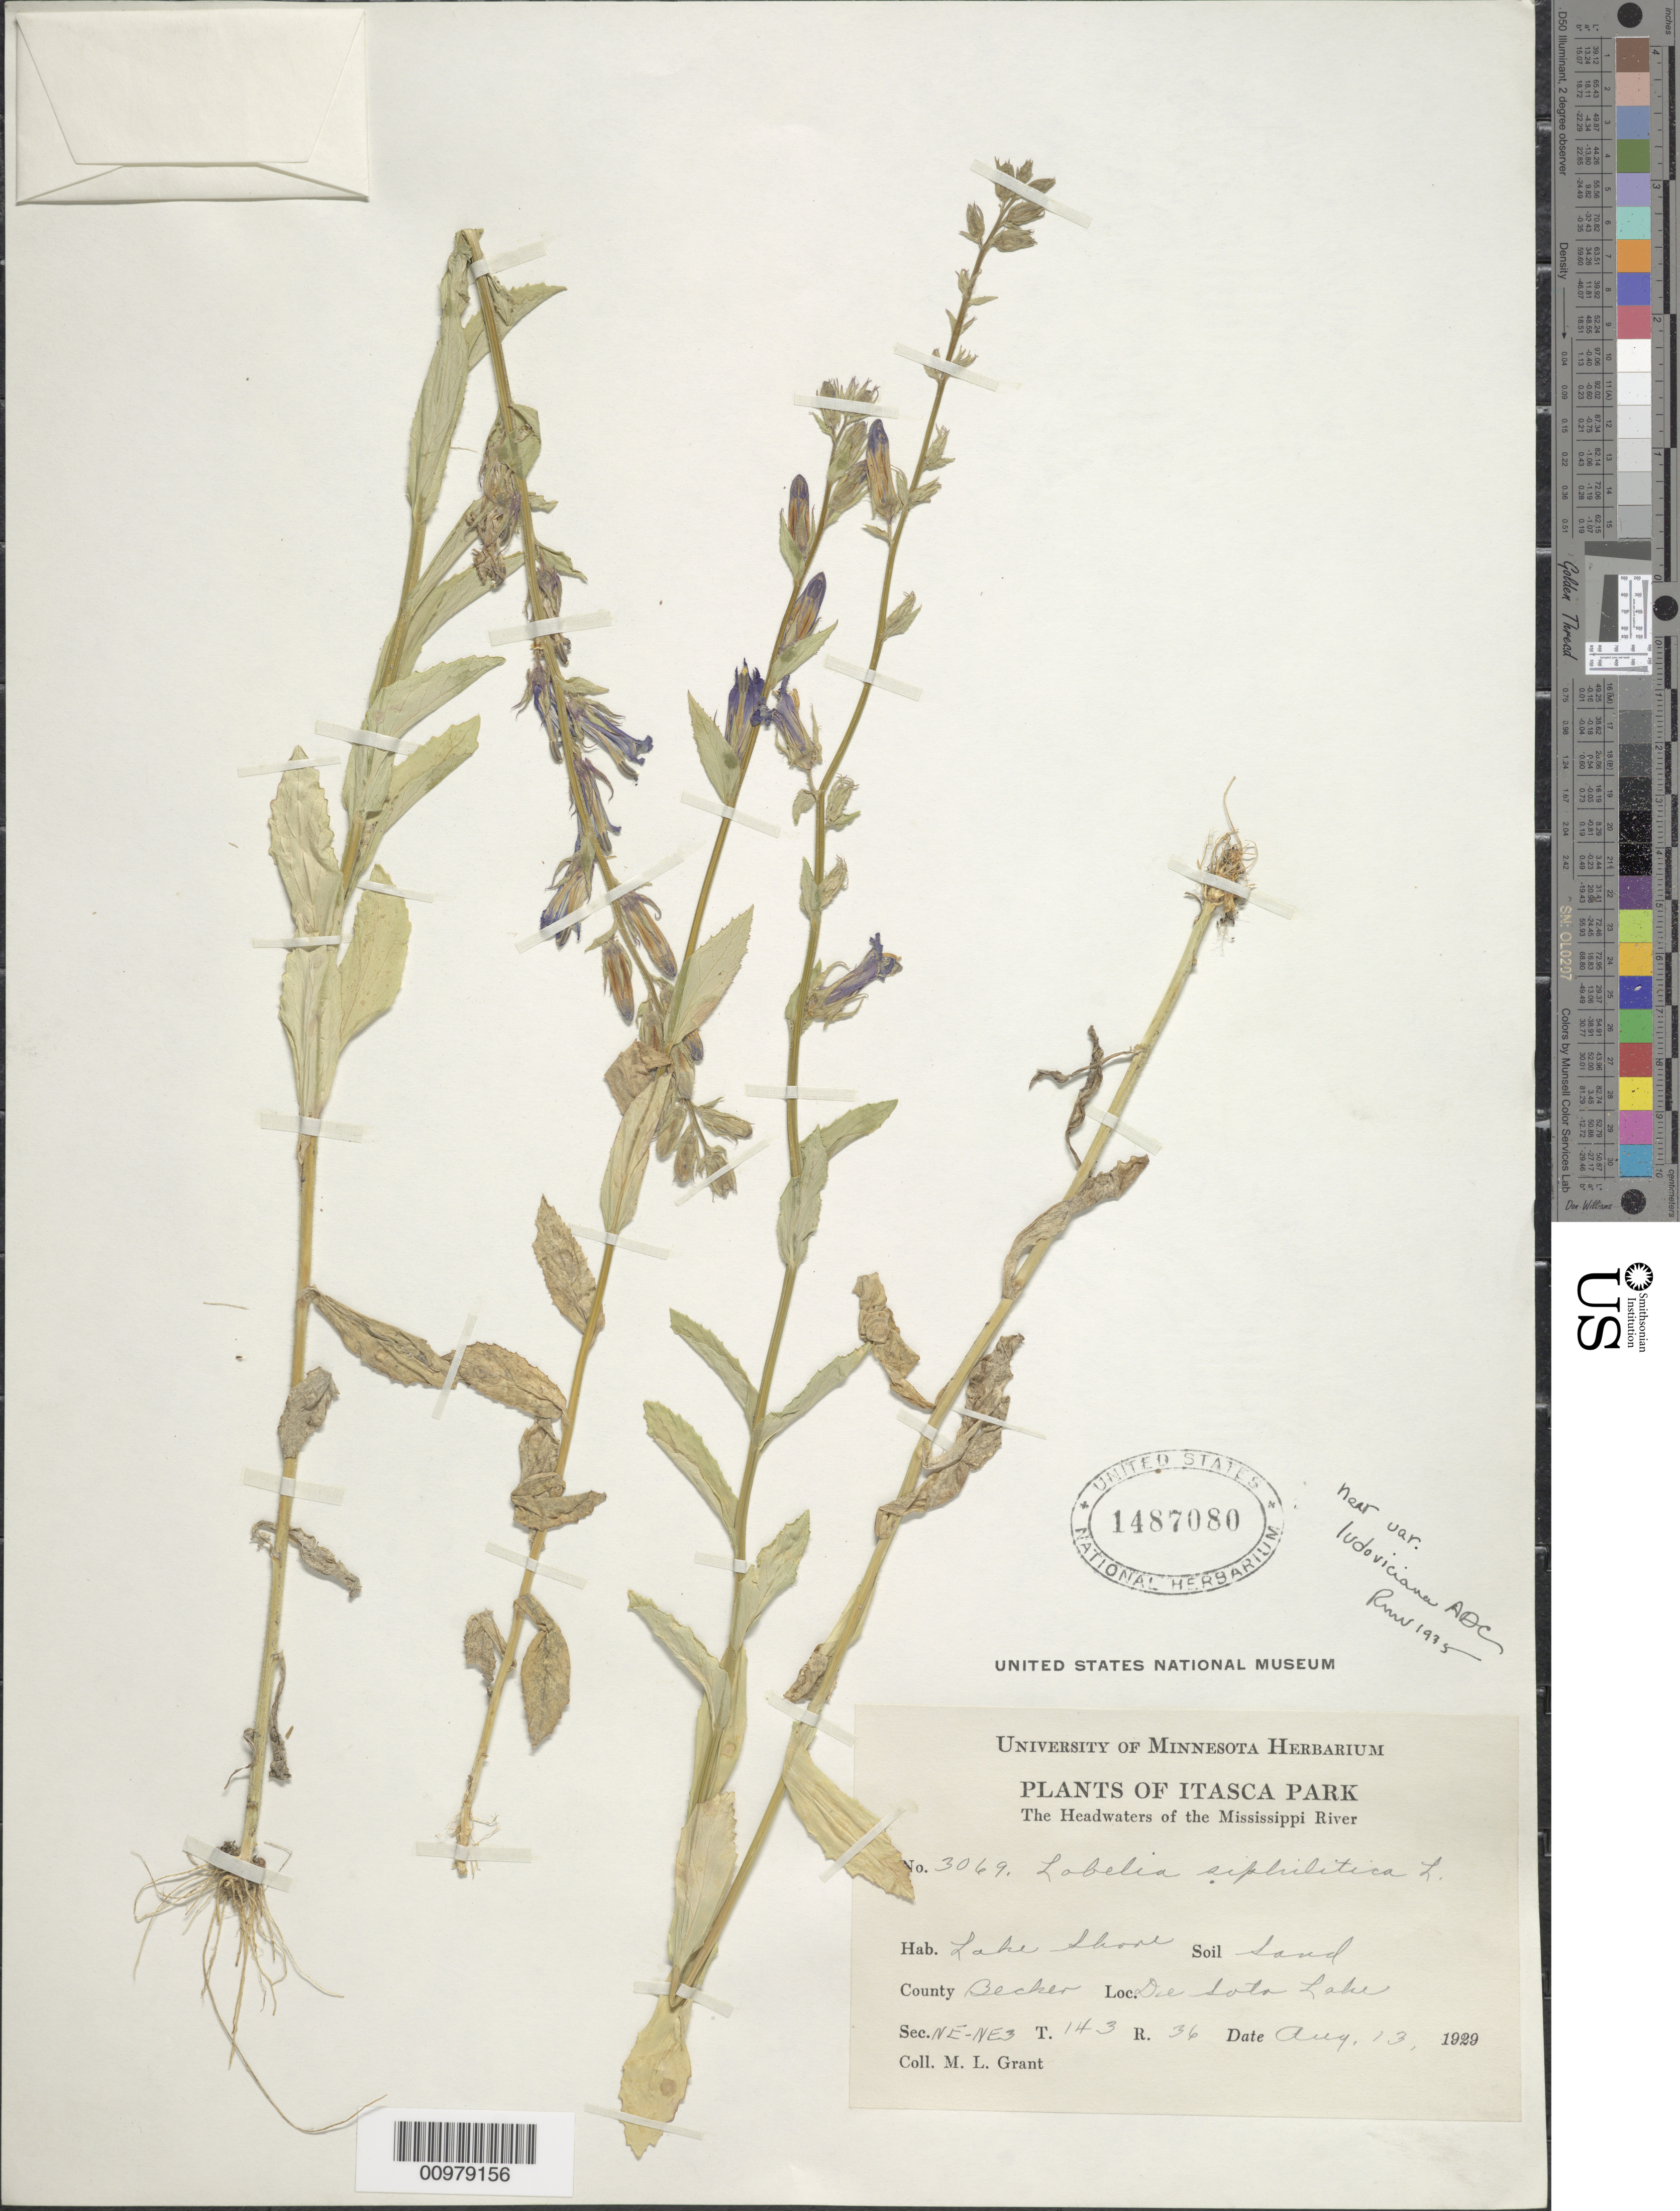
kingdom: Plantae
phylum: Tracheophyta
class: Magnoliopsida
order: Asterales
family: Campanulaceae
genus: Lobelia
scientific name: Lobelia siphilitica var. ludoviciana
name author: A. DC.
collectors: M. L. Grant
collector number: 3069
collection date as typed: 13 Aug 1929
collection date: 1929-08-13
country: United States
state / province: Minnesota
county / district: Becker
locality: De Sota Lake, NE-NE3, T. 143, R. 36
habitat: sand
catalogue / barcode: US 1487080